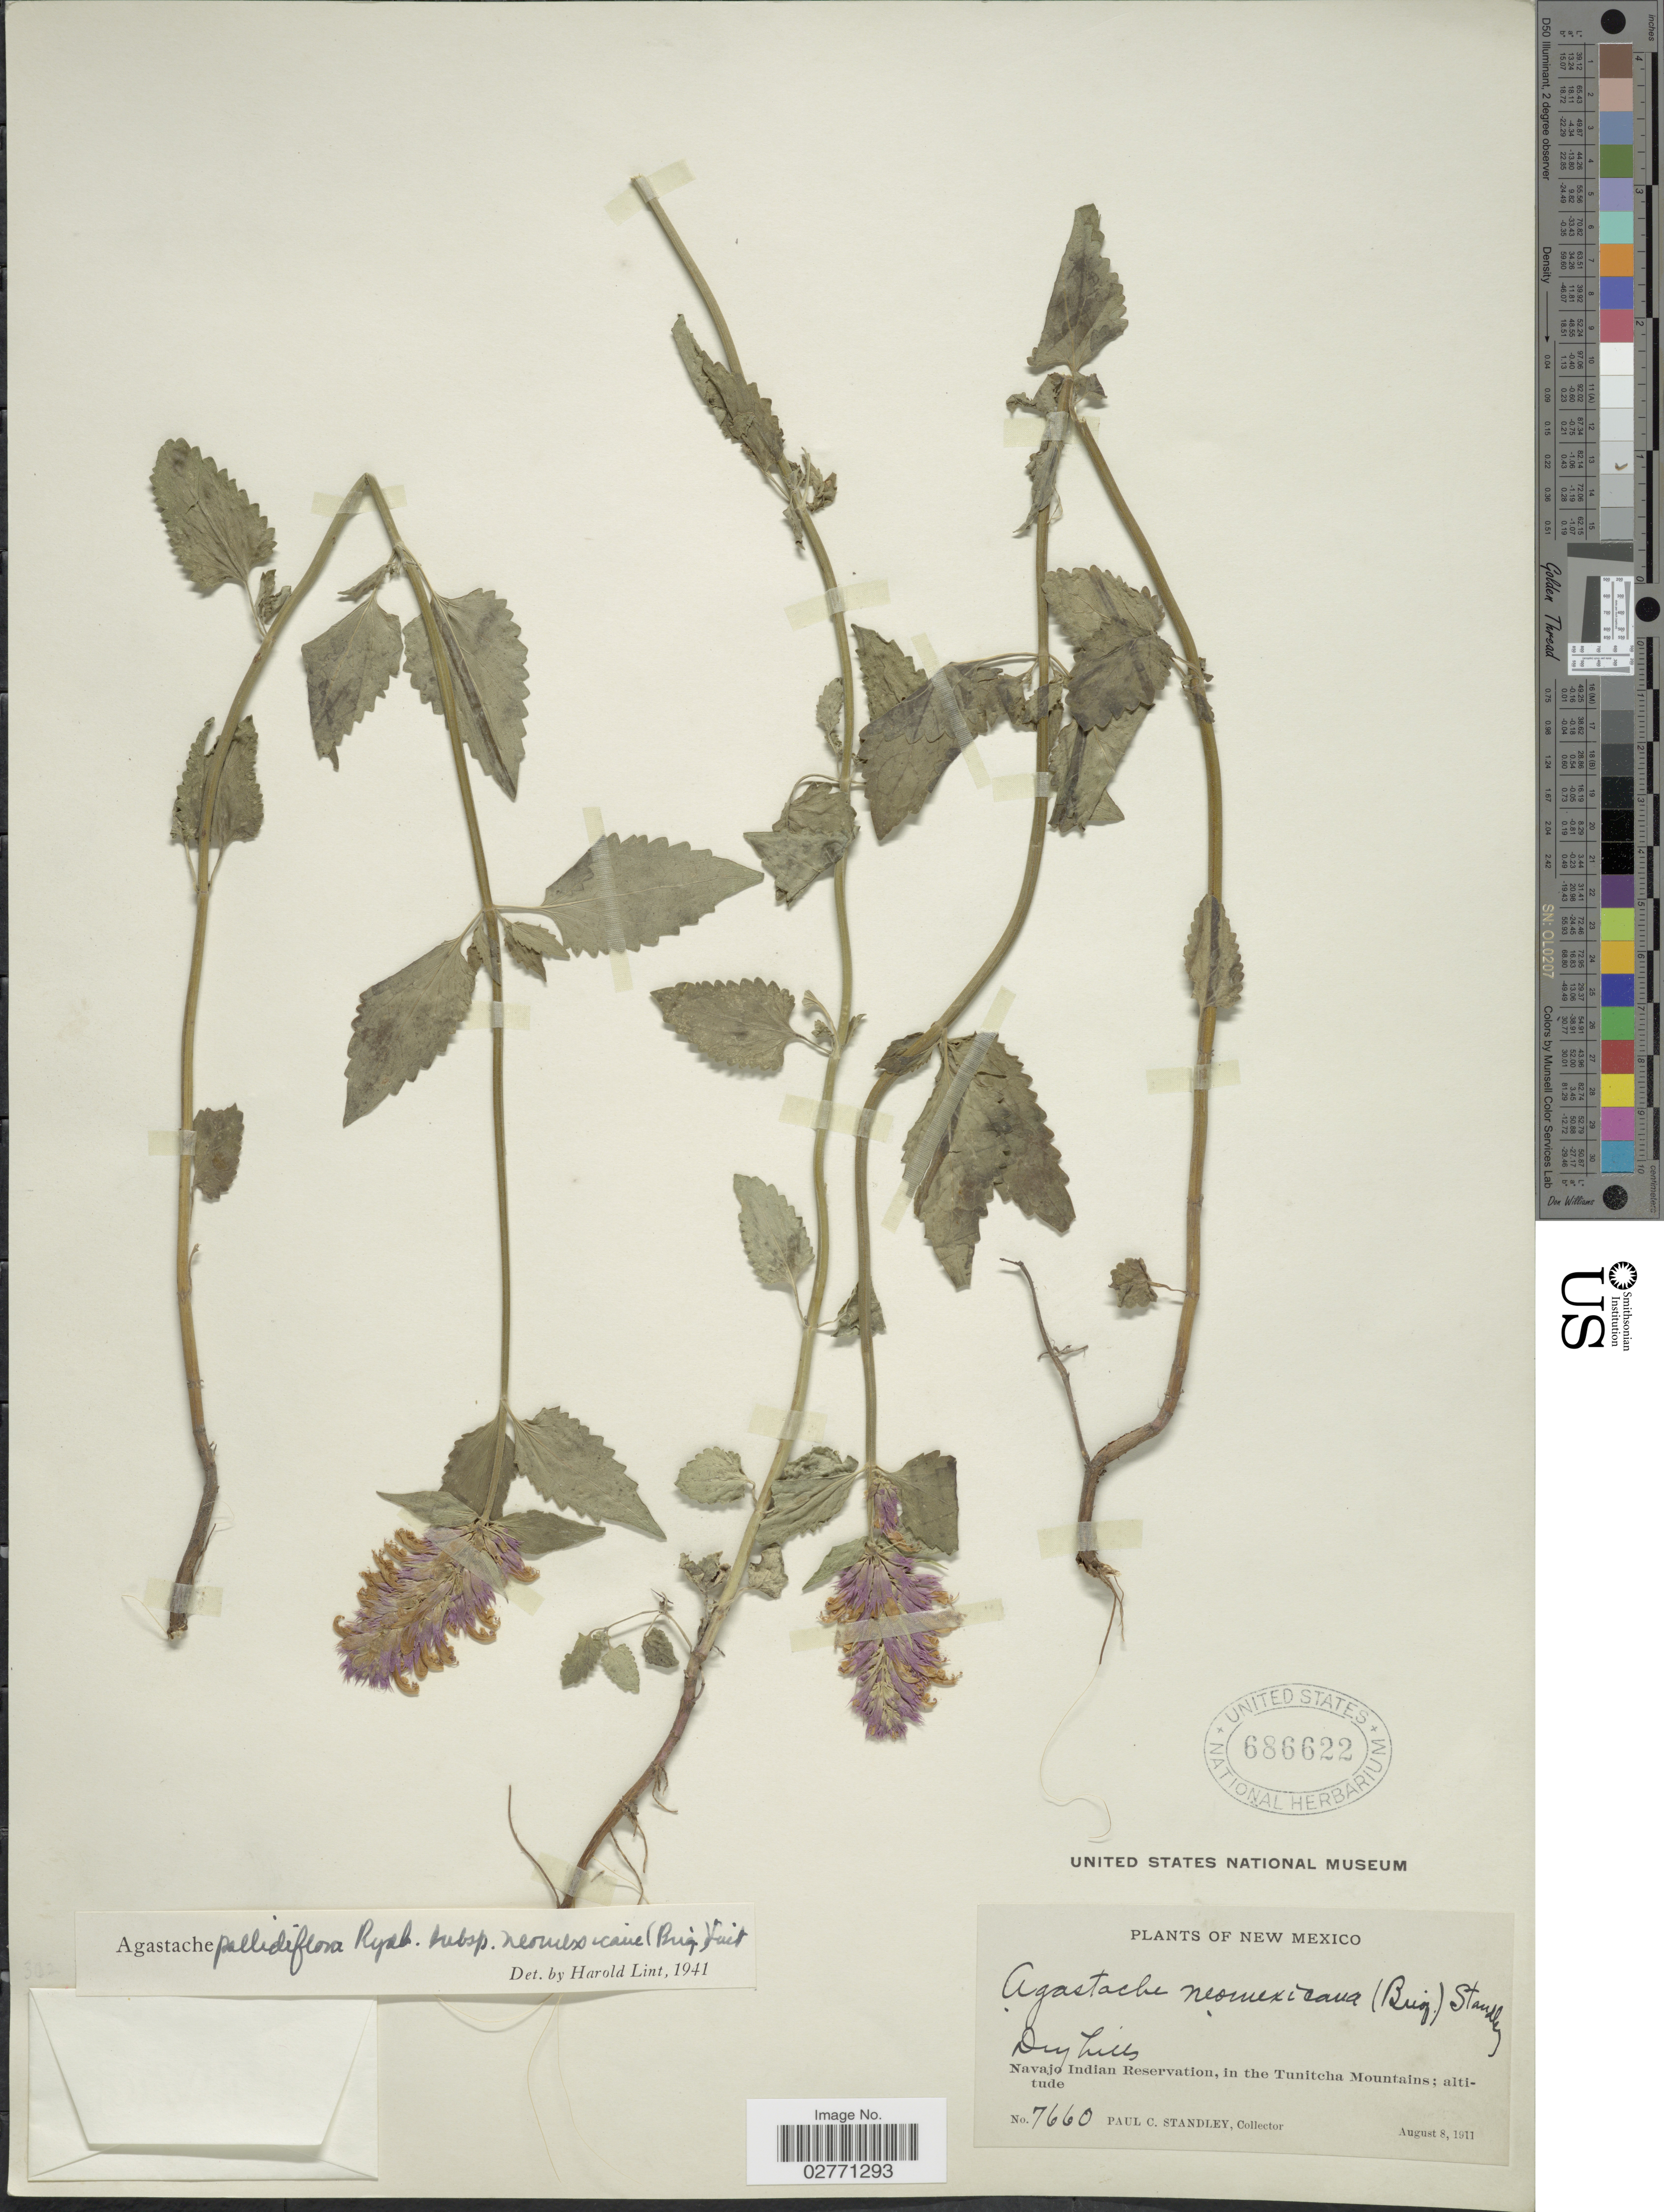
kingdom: Plantae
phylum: Tracheophyta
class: Magnoliopsida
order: Lamiales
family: Lamiaceae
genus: Agastache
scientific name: Agastache pallidiflora subsp. neomexicana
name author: (Briq.) Lint & Epling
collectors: P. C. Standley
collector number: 7660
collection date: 1911-08-08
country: United States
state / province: New Mexico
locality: Dry hills. Navajo Indian Reservation, in the Tunitcha Mountains.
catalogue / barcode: US 686622